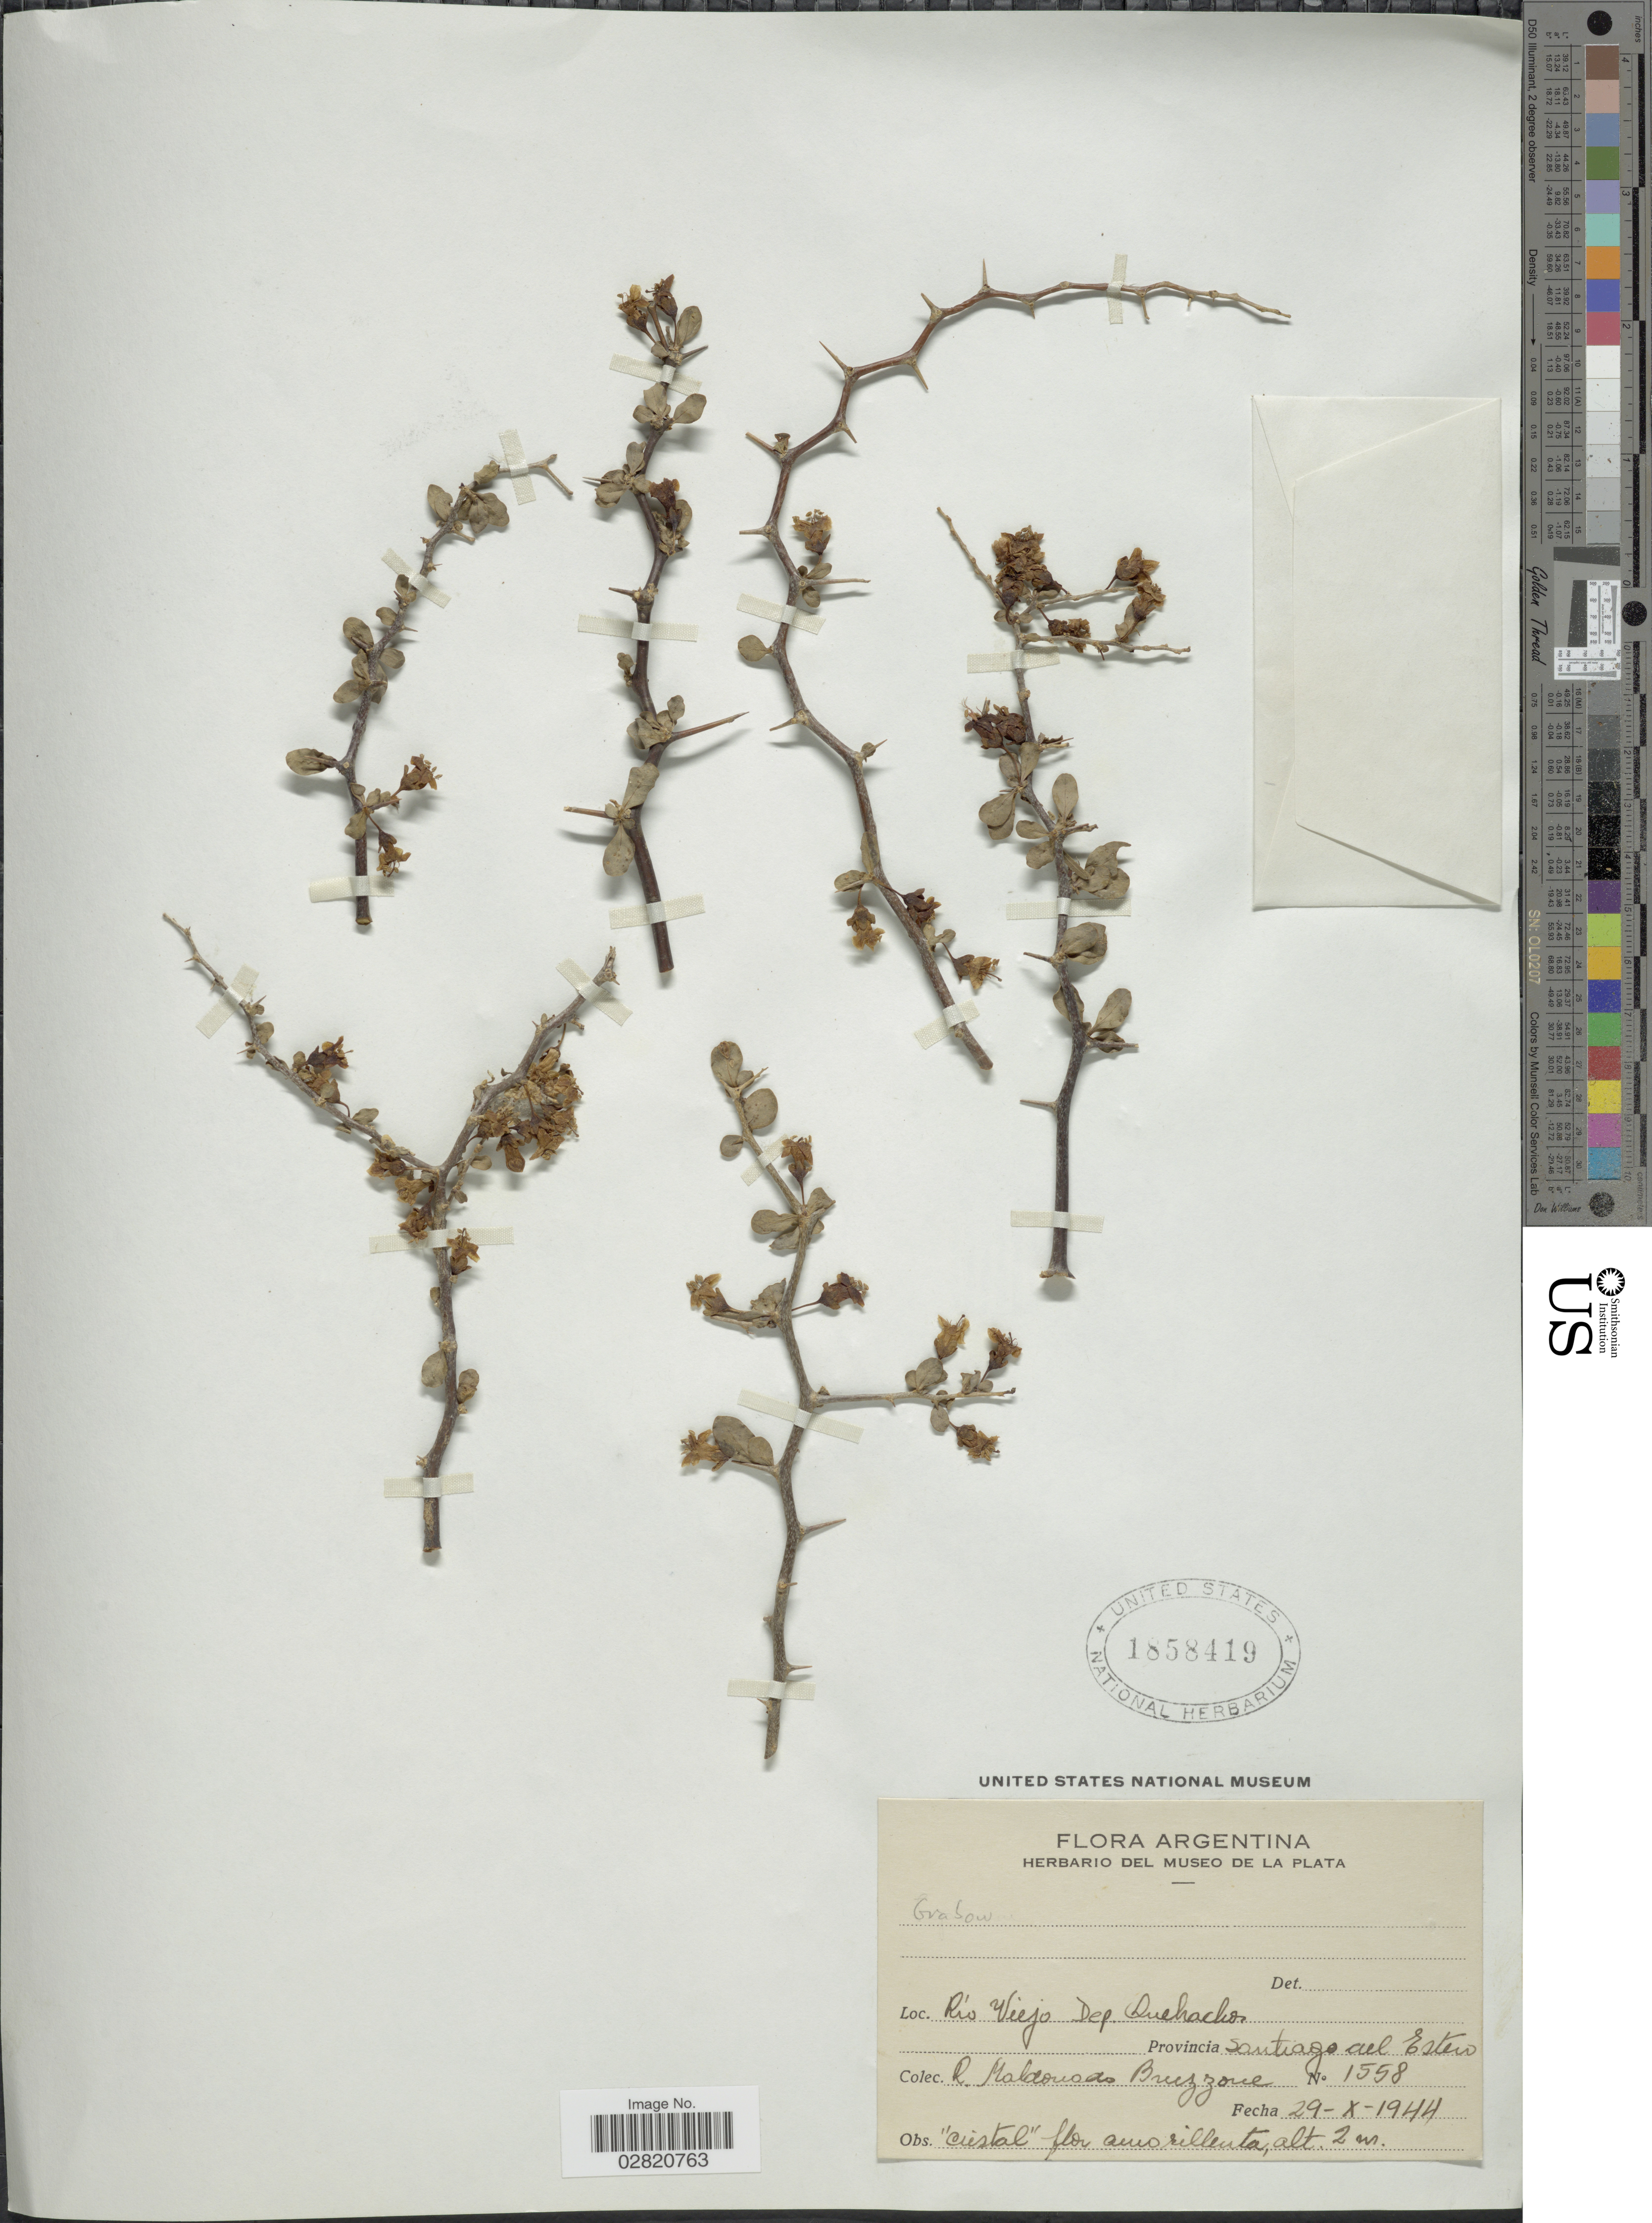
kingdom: Plantae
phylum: Tracheophyta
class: Magnoliopsida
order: Solanales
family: Solanaceae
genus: Grabowskia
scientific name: Grabowskia sp.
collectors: R. Bruzzone Maldonado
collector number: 1558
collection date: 1944-10-29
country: Argentina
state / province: Santiago del Estero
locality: Rio Viejo. Dep. Quebrachos.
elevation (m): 2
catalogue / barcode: US 1858419